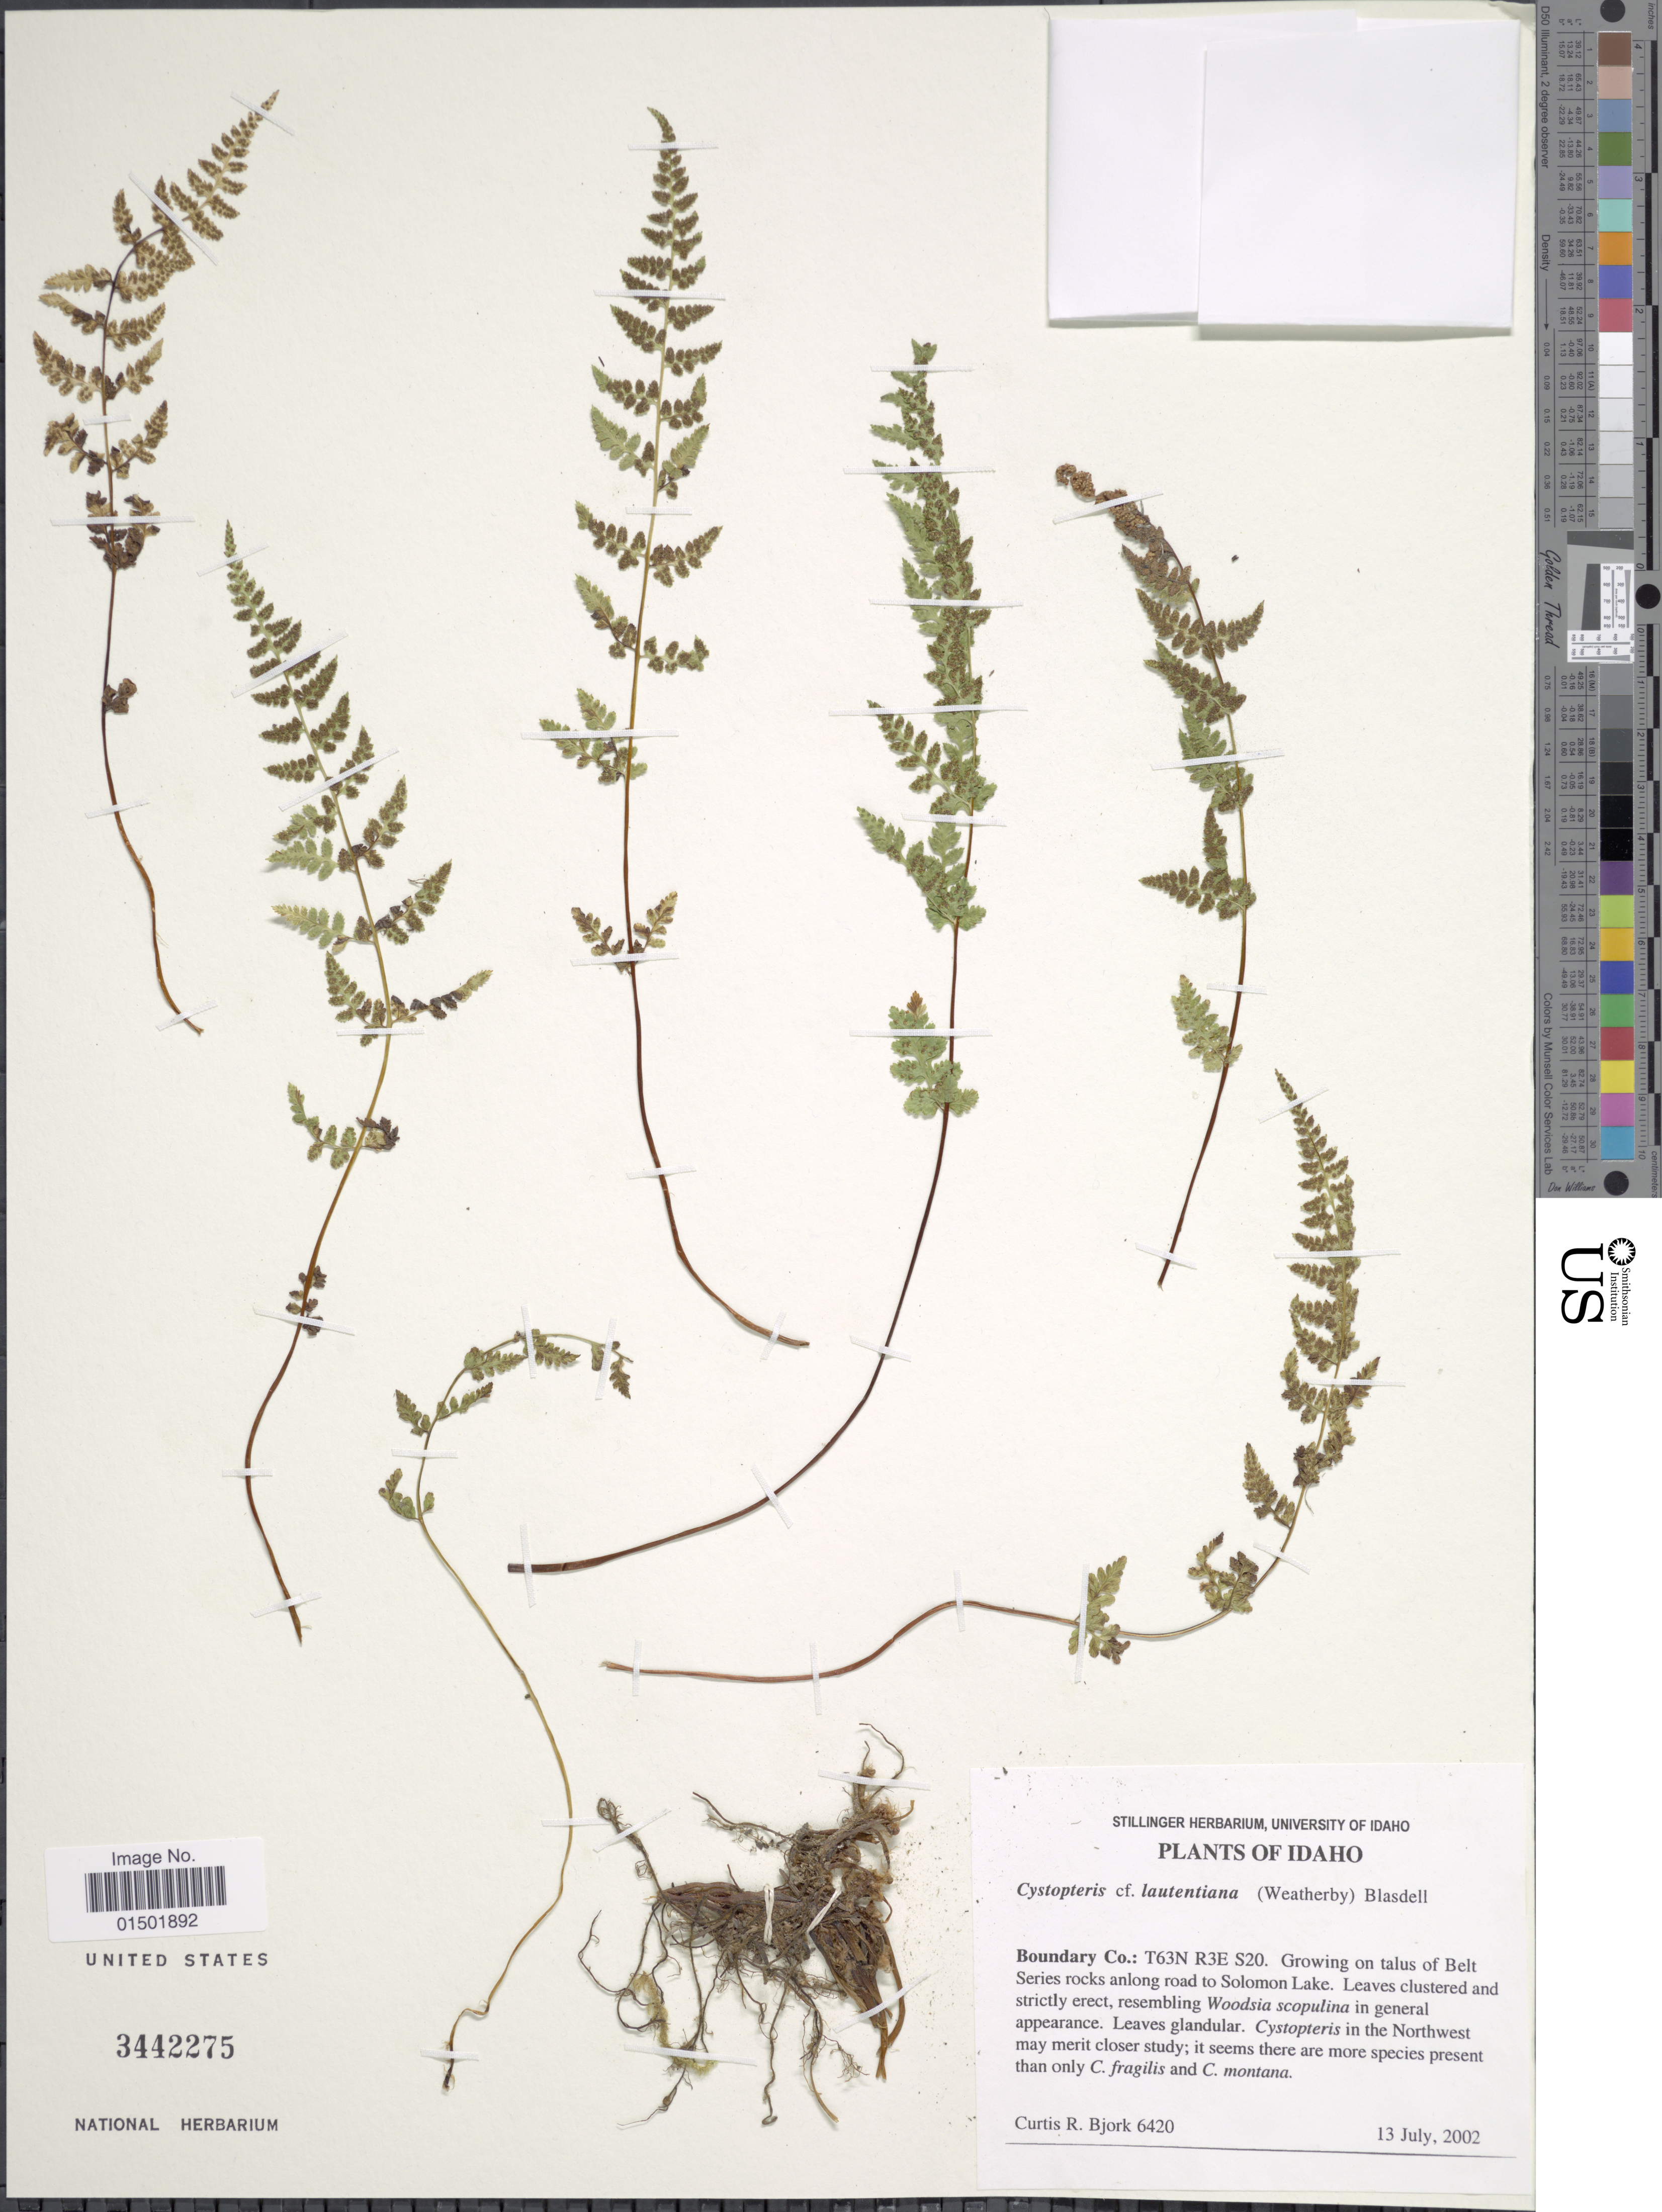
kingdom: Plantae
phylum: Tracheophyta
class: Polypodiopsida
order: Polypodiales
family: Cystopteridaceae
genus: Cystopteris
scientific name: Cystopteris laurentiana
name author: (Weath.) Blasdell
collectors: C. Bjork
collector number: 6420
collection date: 2002-07-13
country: United States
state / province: Idaho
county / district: Boundary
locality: T63N R3E S20. Growing on talus of Belt Series rocks along road to Solomon Lake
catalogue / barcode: US 3442275